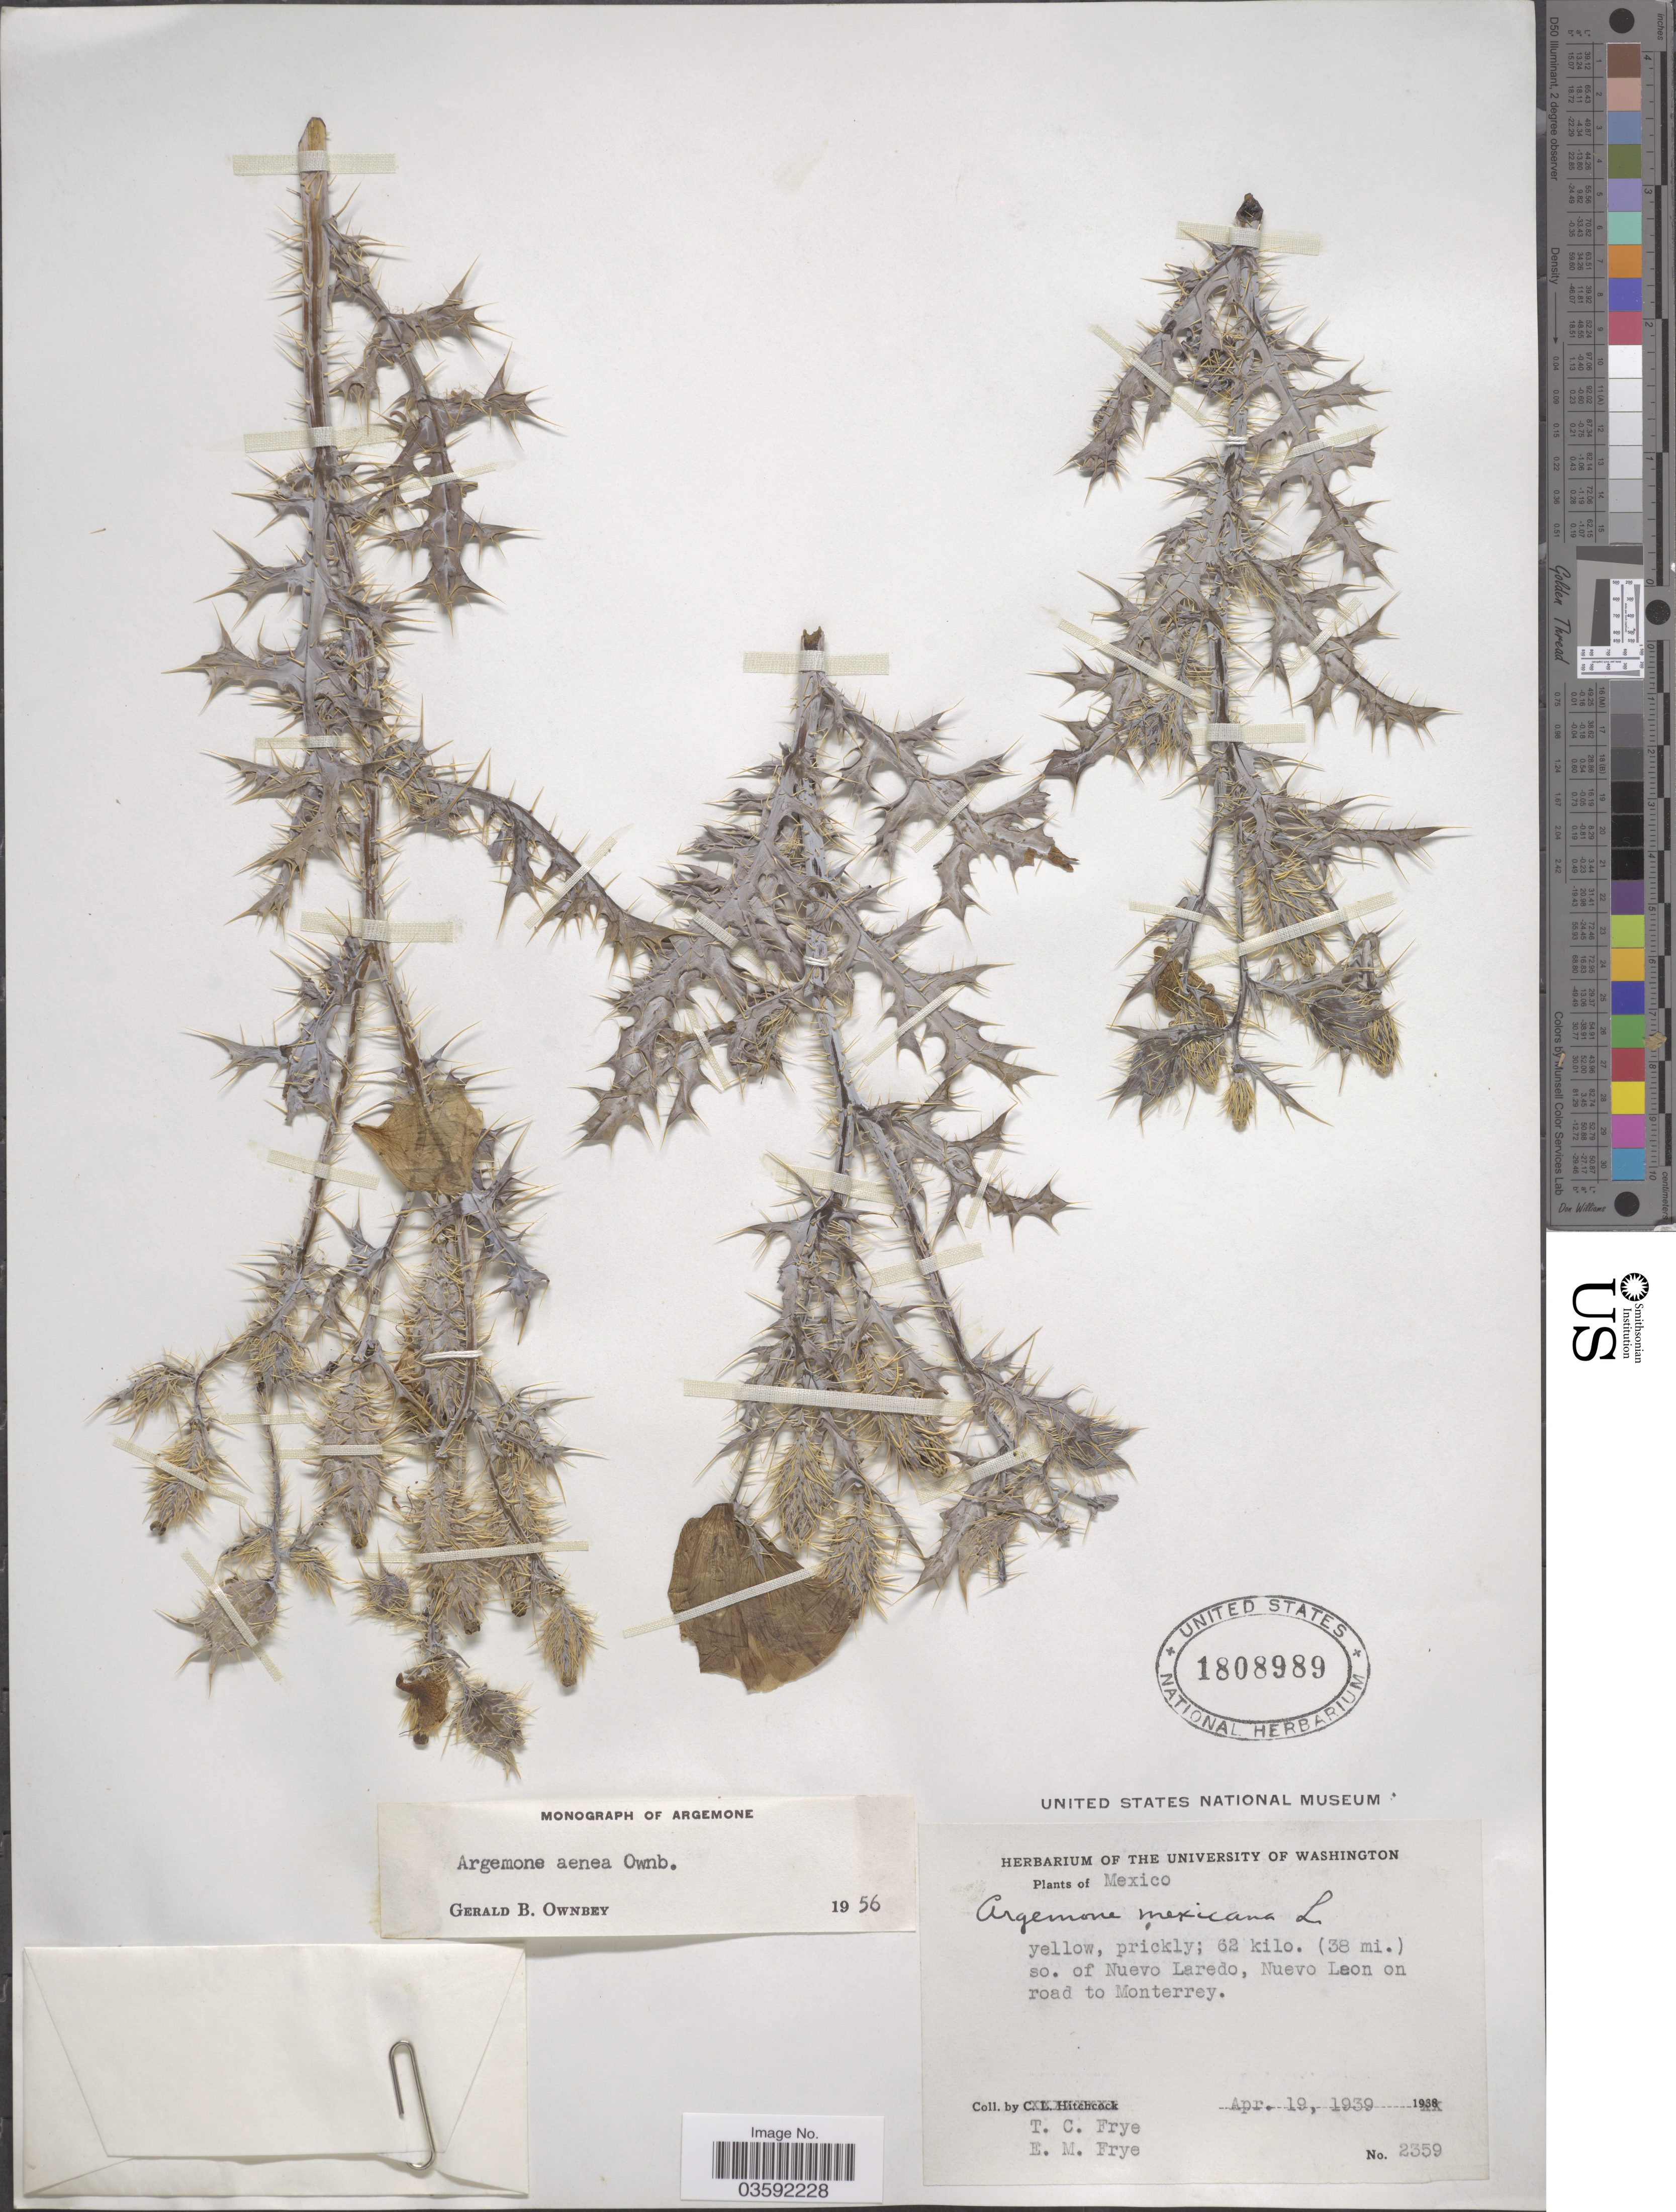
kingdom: Plantae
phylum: Tracheophyta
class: Magnoliopsida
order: Ranunculales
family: Papaveraceae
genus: Argemone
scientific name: Argemone aenea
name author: G.B. Ownbey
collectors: T. C. Frye & E. Frye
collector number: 2359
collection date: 1939-04-19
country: Mexico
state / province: Nuevo León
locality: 62 kilo. (38 mi.) so. of Nuevo Laredo, Nuevo Leon on road to Monterrey.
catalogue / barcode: US 1808989